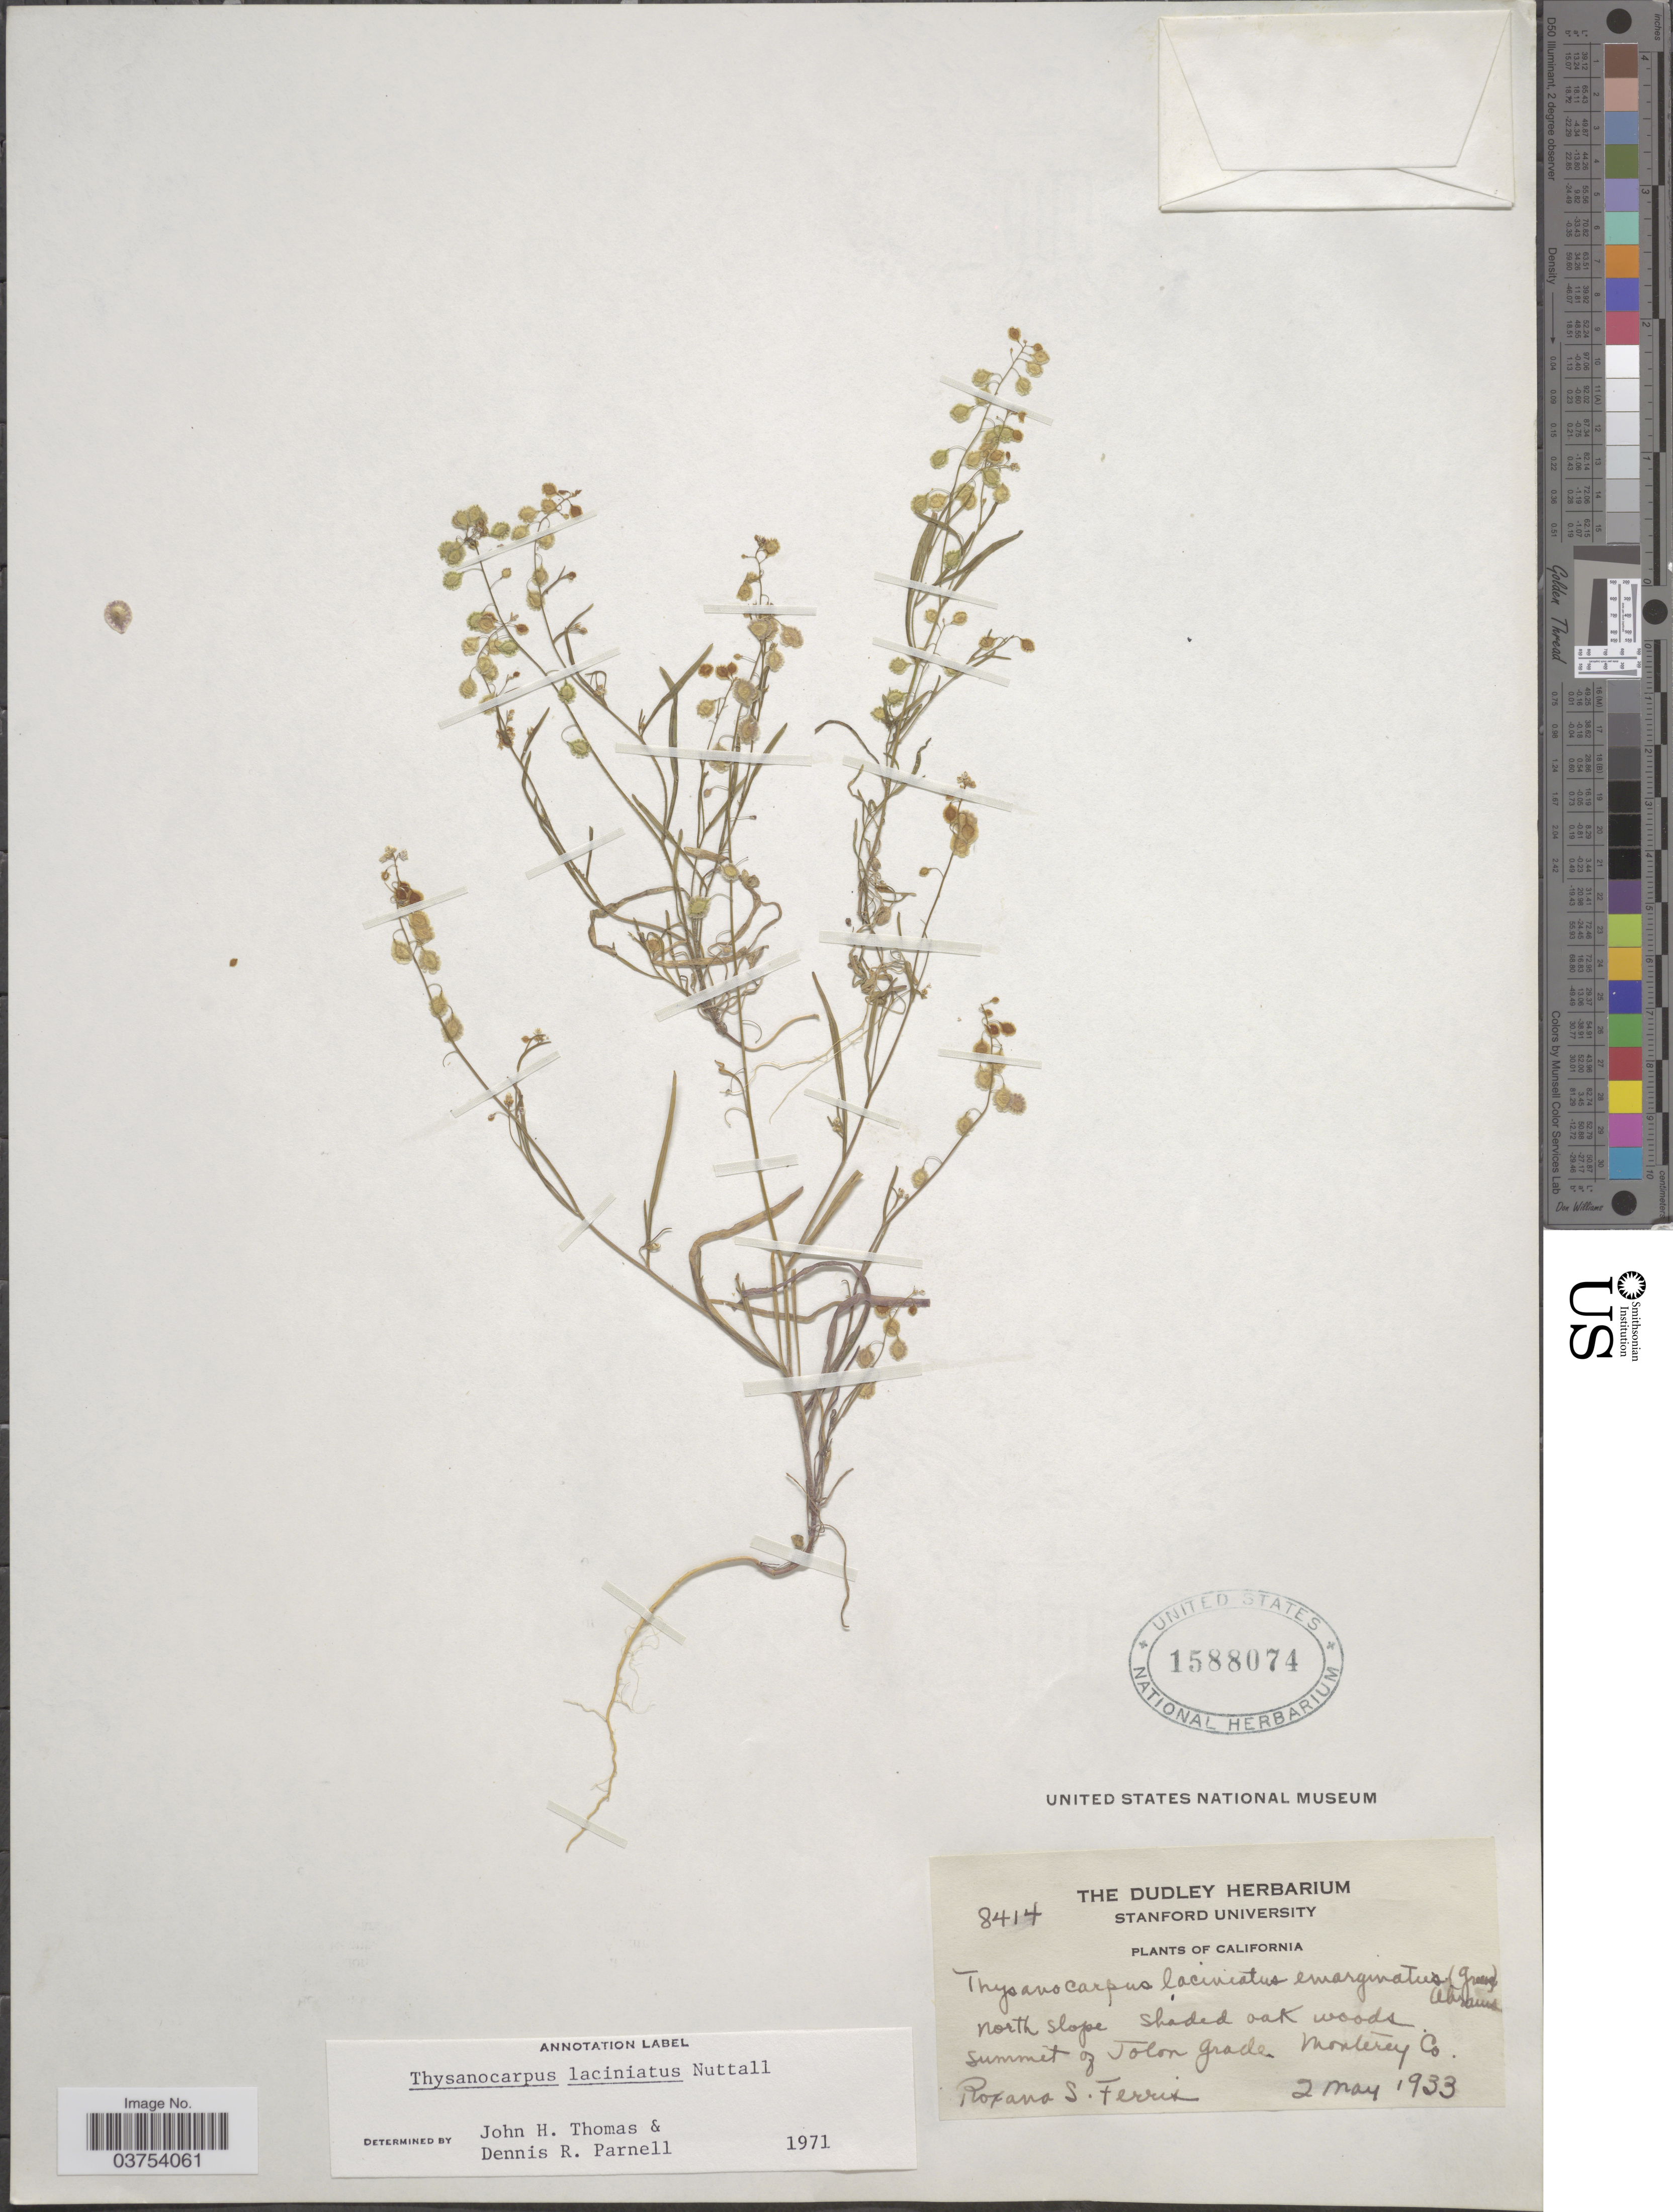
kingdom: Plantae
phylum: Tracheophyta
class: Magnoliopsida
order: Brassicales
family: Brassicaceae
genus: Thysanocarpus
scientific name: Thysanocarpus laciniatus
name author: Nutt. in Torr. & A. Gray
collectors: R. S. Ferris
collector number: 8414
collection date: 1933-05-02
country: United States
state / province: California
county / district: Monterey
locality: North slope. Summit of Jolon Grade. Monterey Co.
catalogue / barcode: US 1588074